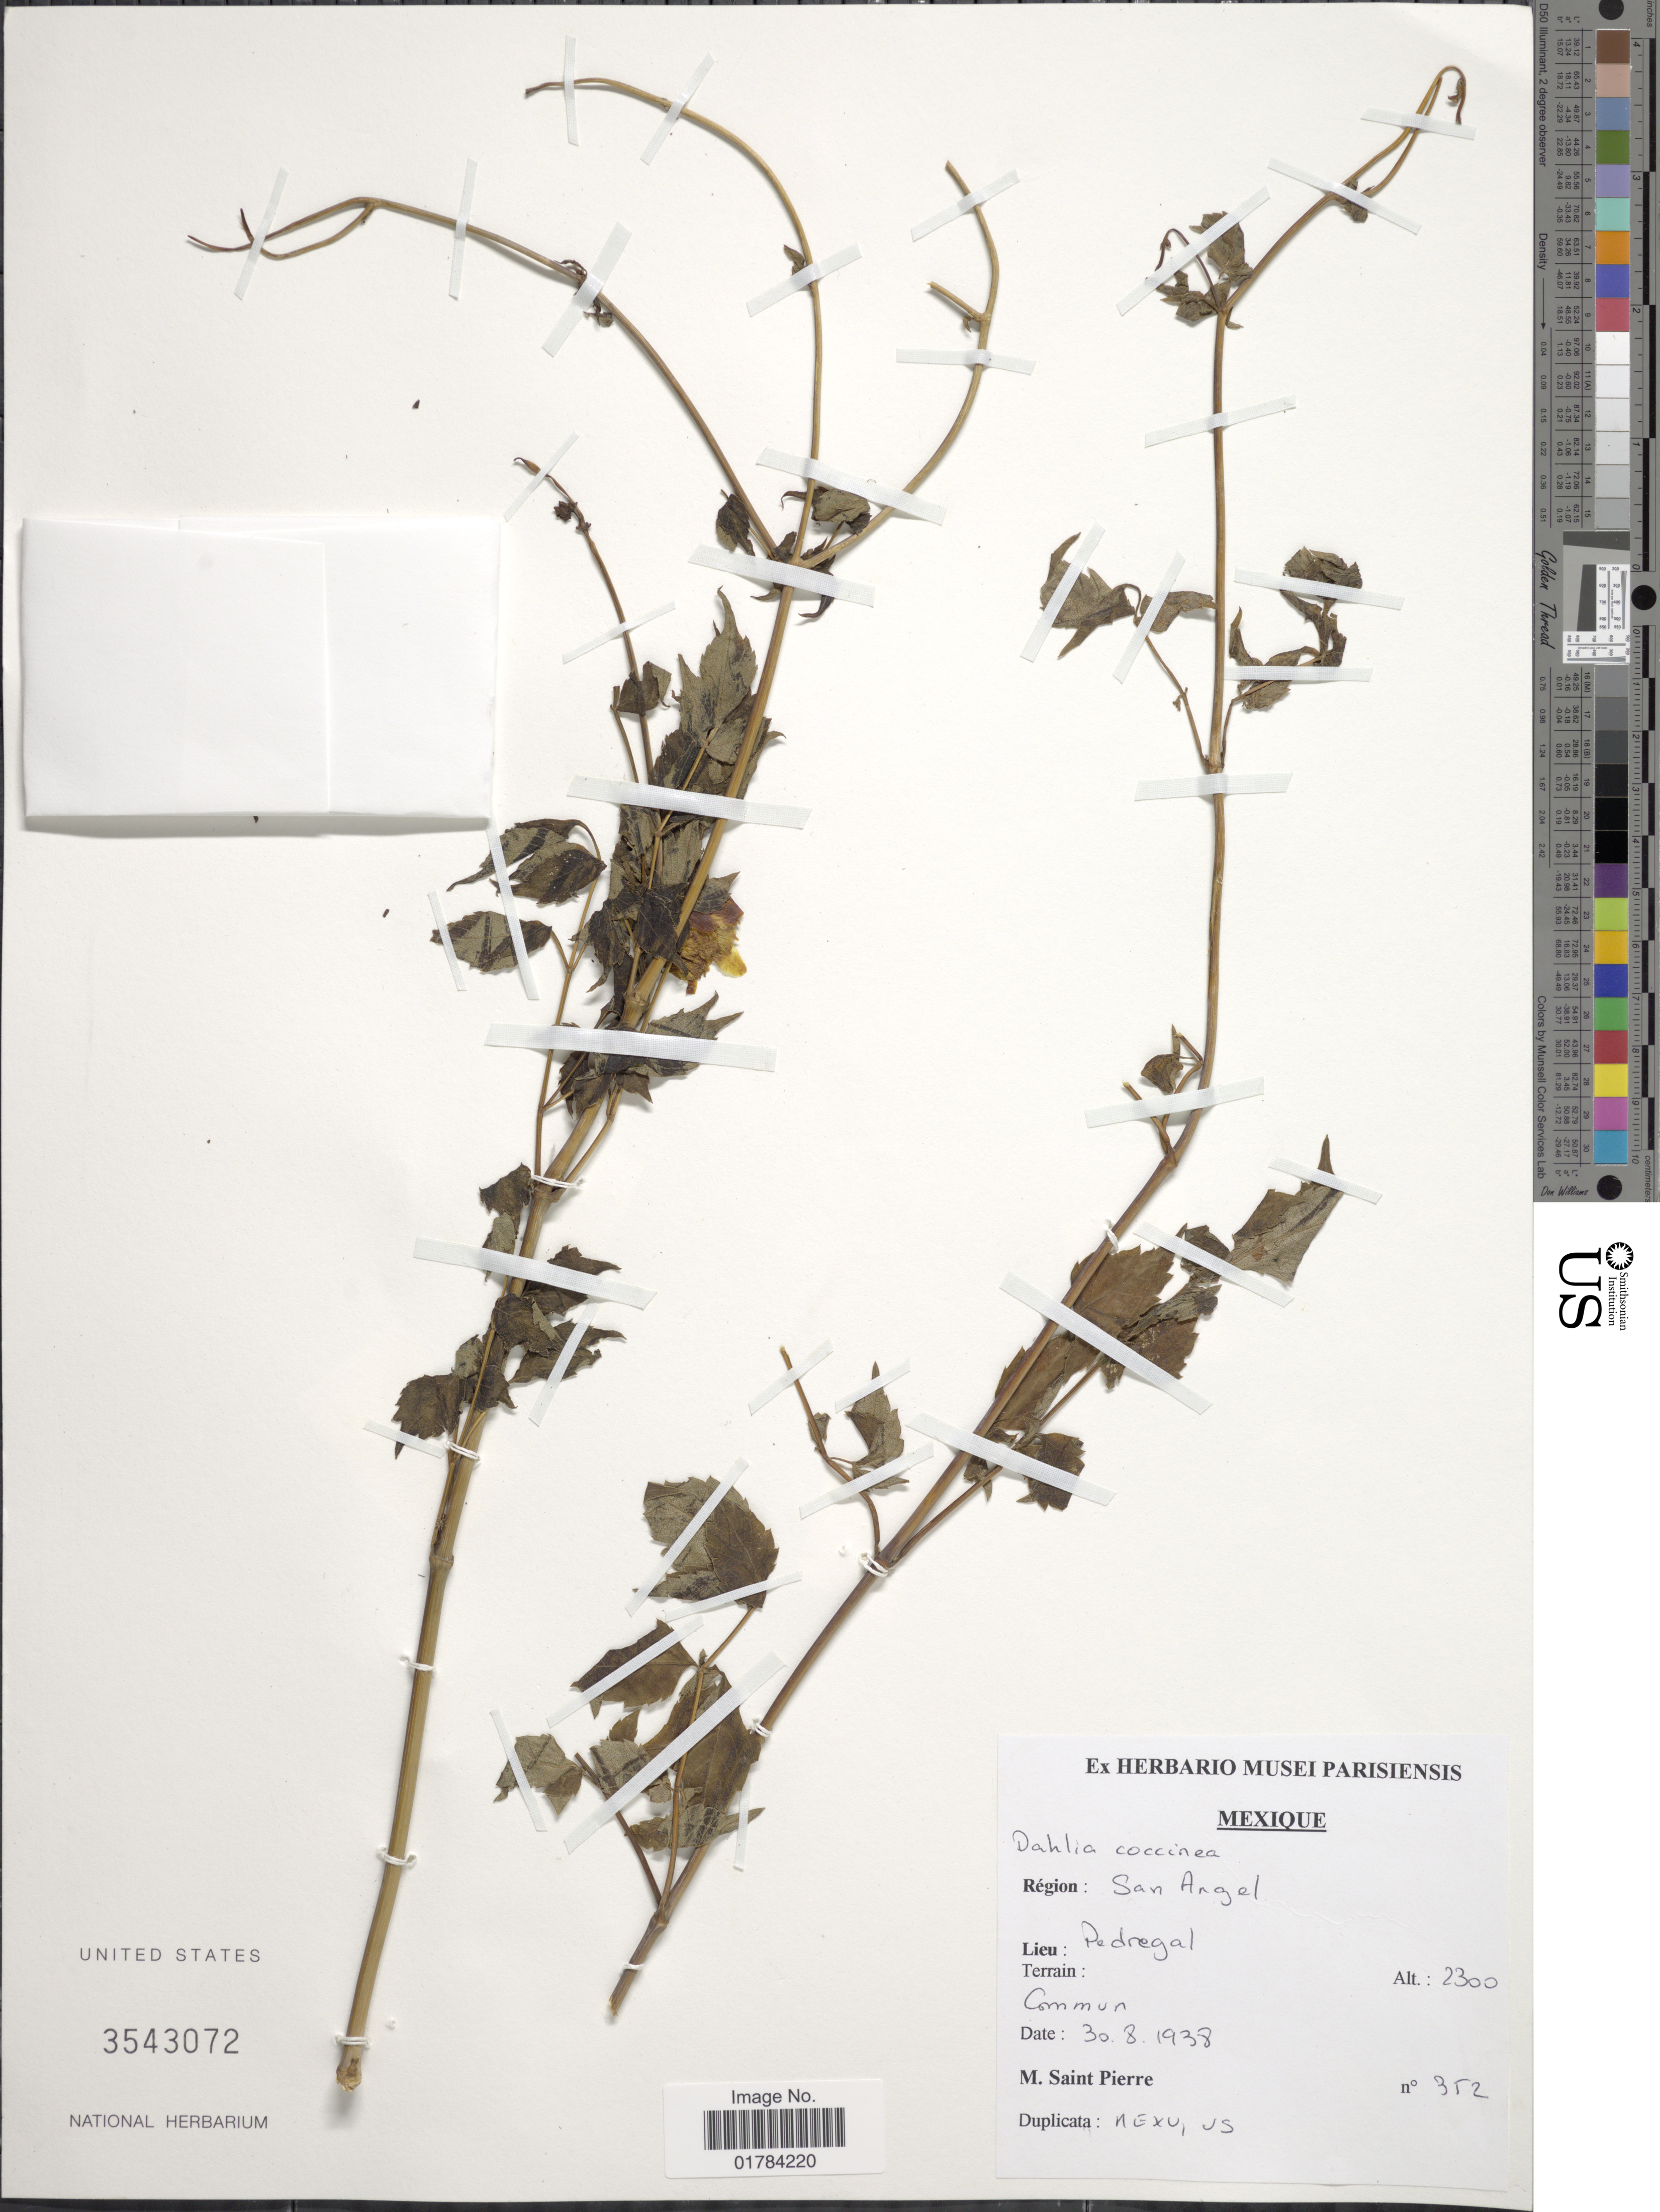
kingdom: Plantae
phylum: Tracheophyta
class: Magnoliopsida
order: Asterales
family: Asteraceae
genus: Dahlia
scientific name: Dahlia coccinea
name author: Cav.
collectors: M. Saint-Pierre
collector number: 352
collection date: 1938-08-30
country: Mexico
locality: Region: San Angel, Pedregal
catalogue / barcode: US 3543072